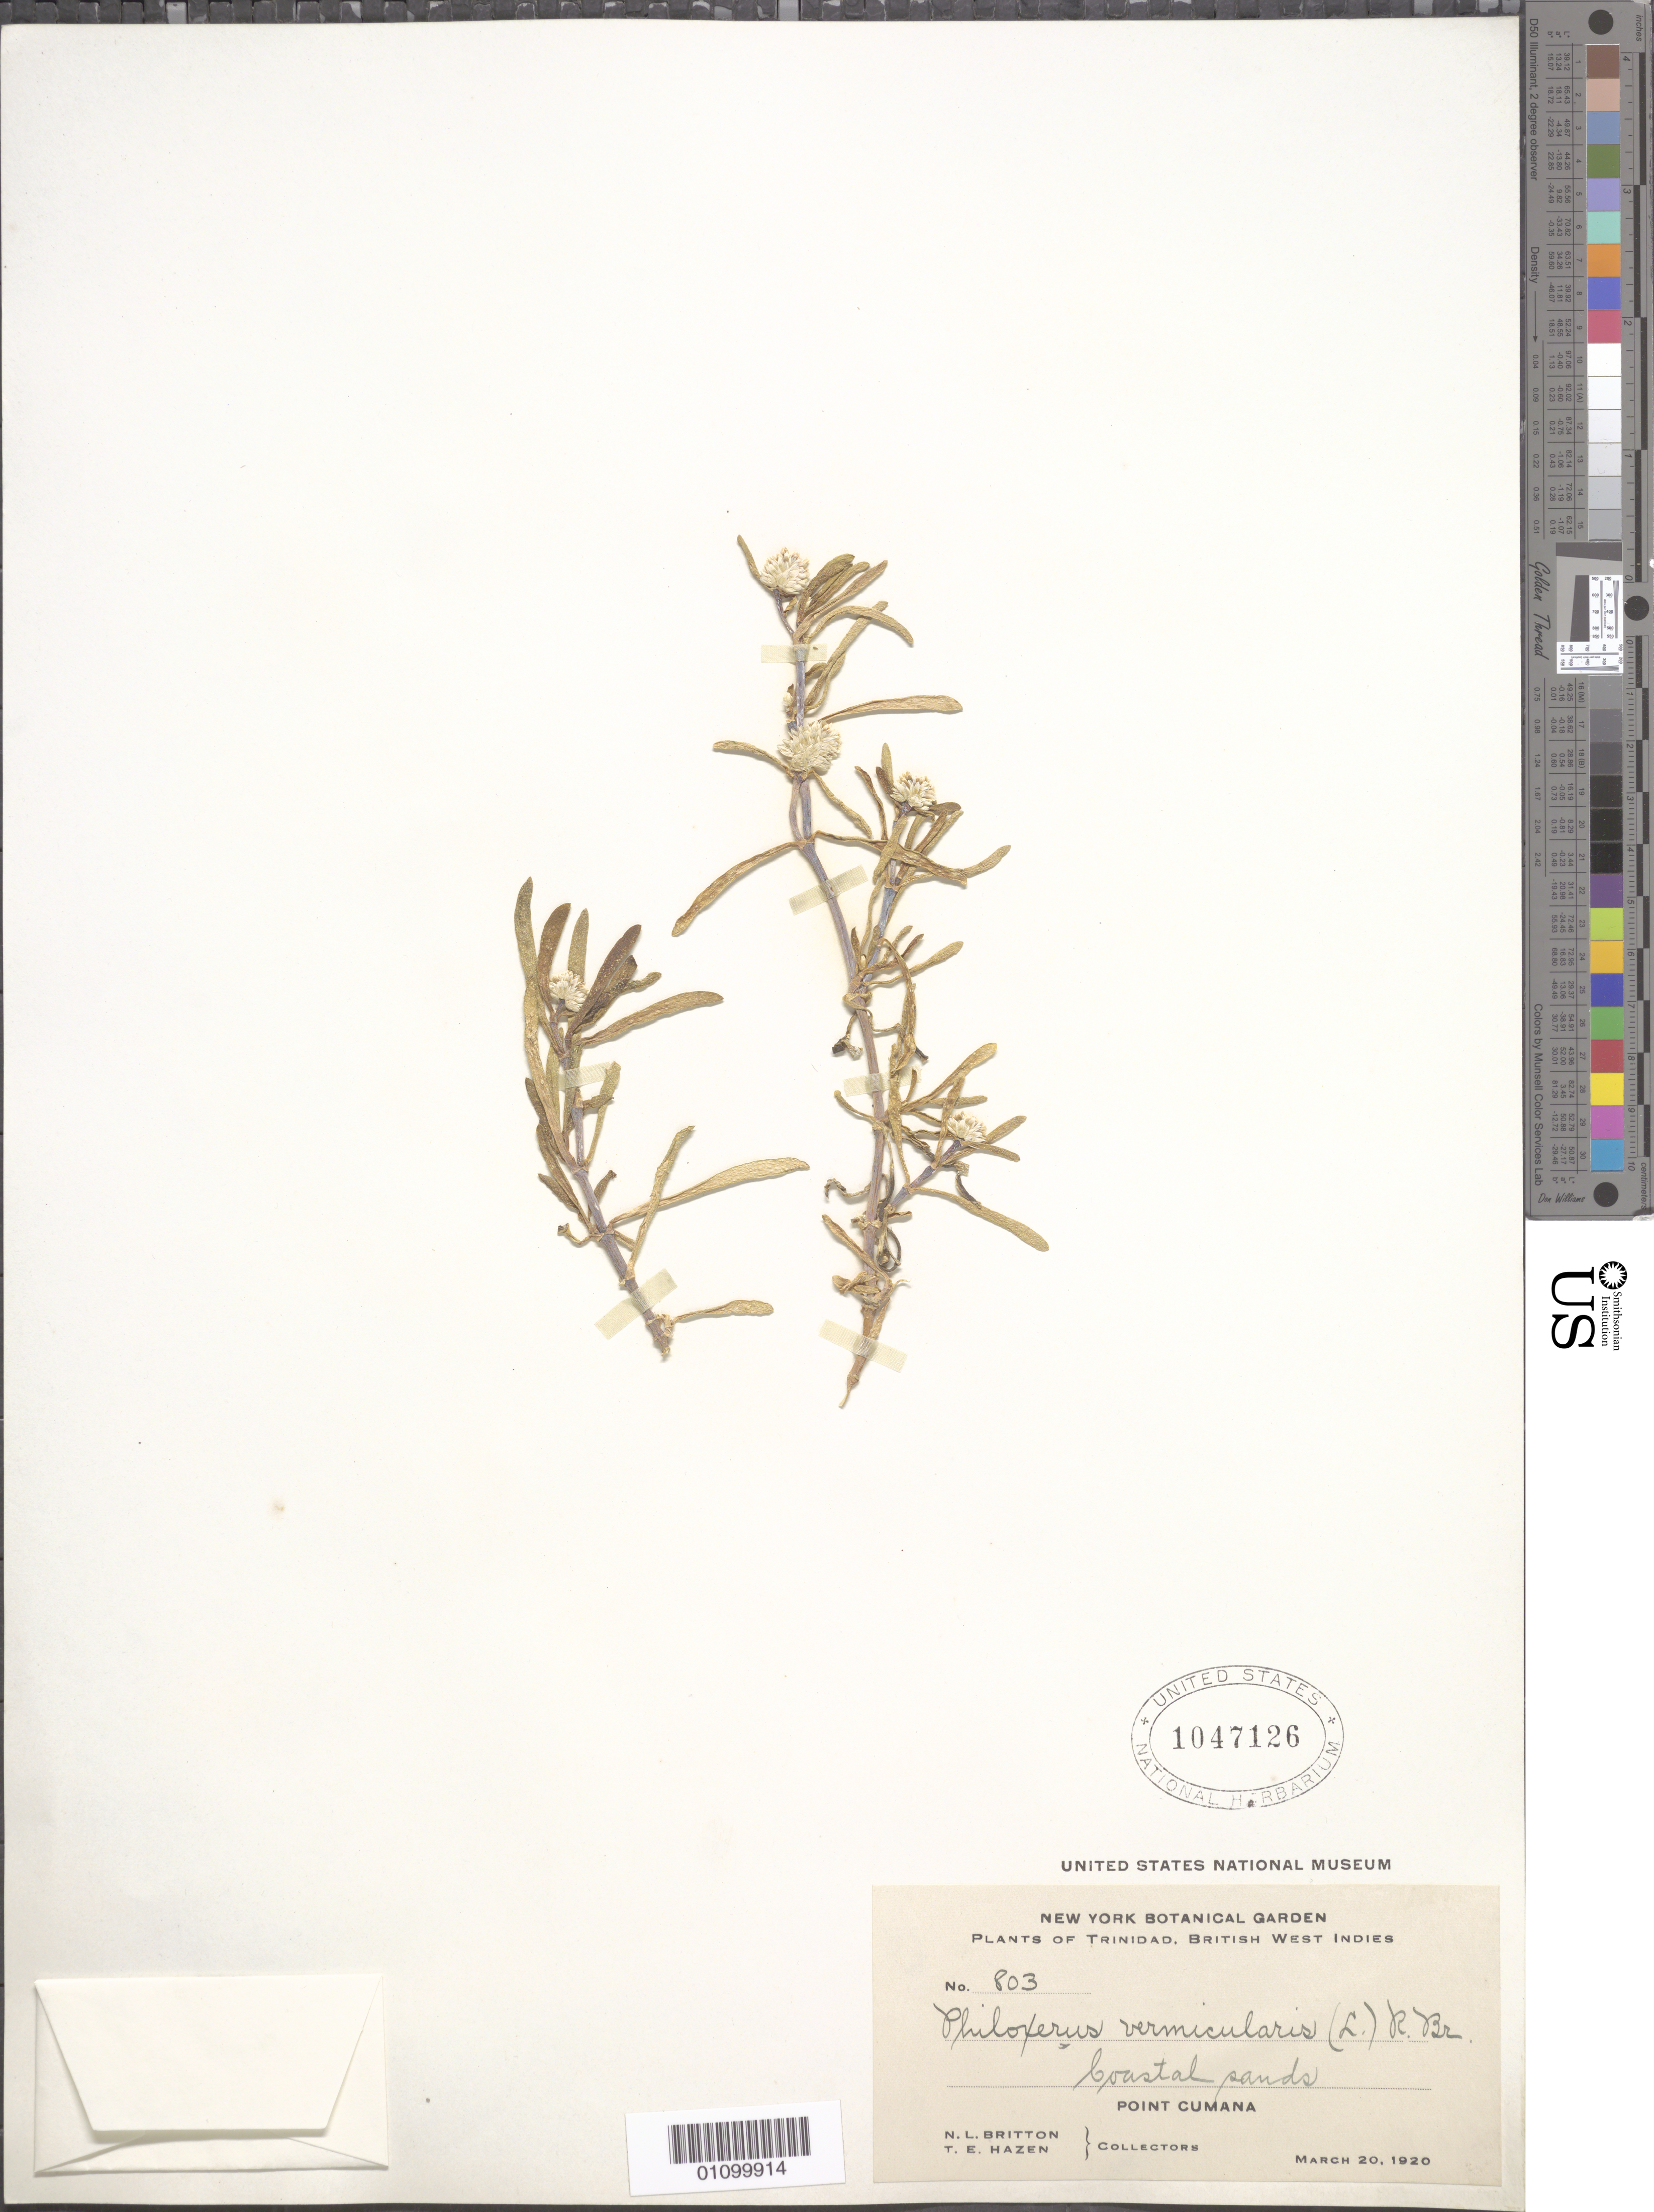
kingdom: Plantae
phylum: Tracheophyta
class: Magnoliopsida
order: Caryophyllales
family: Amaranthaceae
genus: Gomphrena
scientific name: Gomphrena vermicularis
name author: L.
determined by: Strong, Mark T., (BOT), Smithsonian Institution - National Museum of Natural History (UNITED STATES)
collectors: N. Britton & T. E. Hazen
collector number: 803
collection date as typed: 20 Mar 1920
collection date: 1920-03-20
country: Trinidad and Tobago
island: Trinidad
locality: Point Cumana, coastal sands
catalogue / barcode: US 1047126